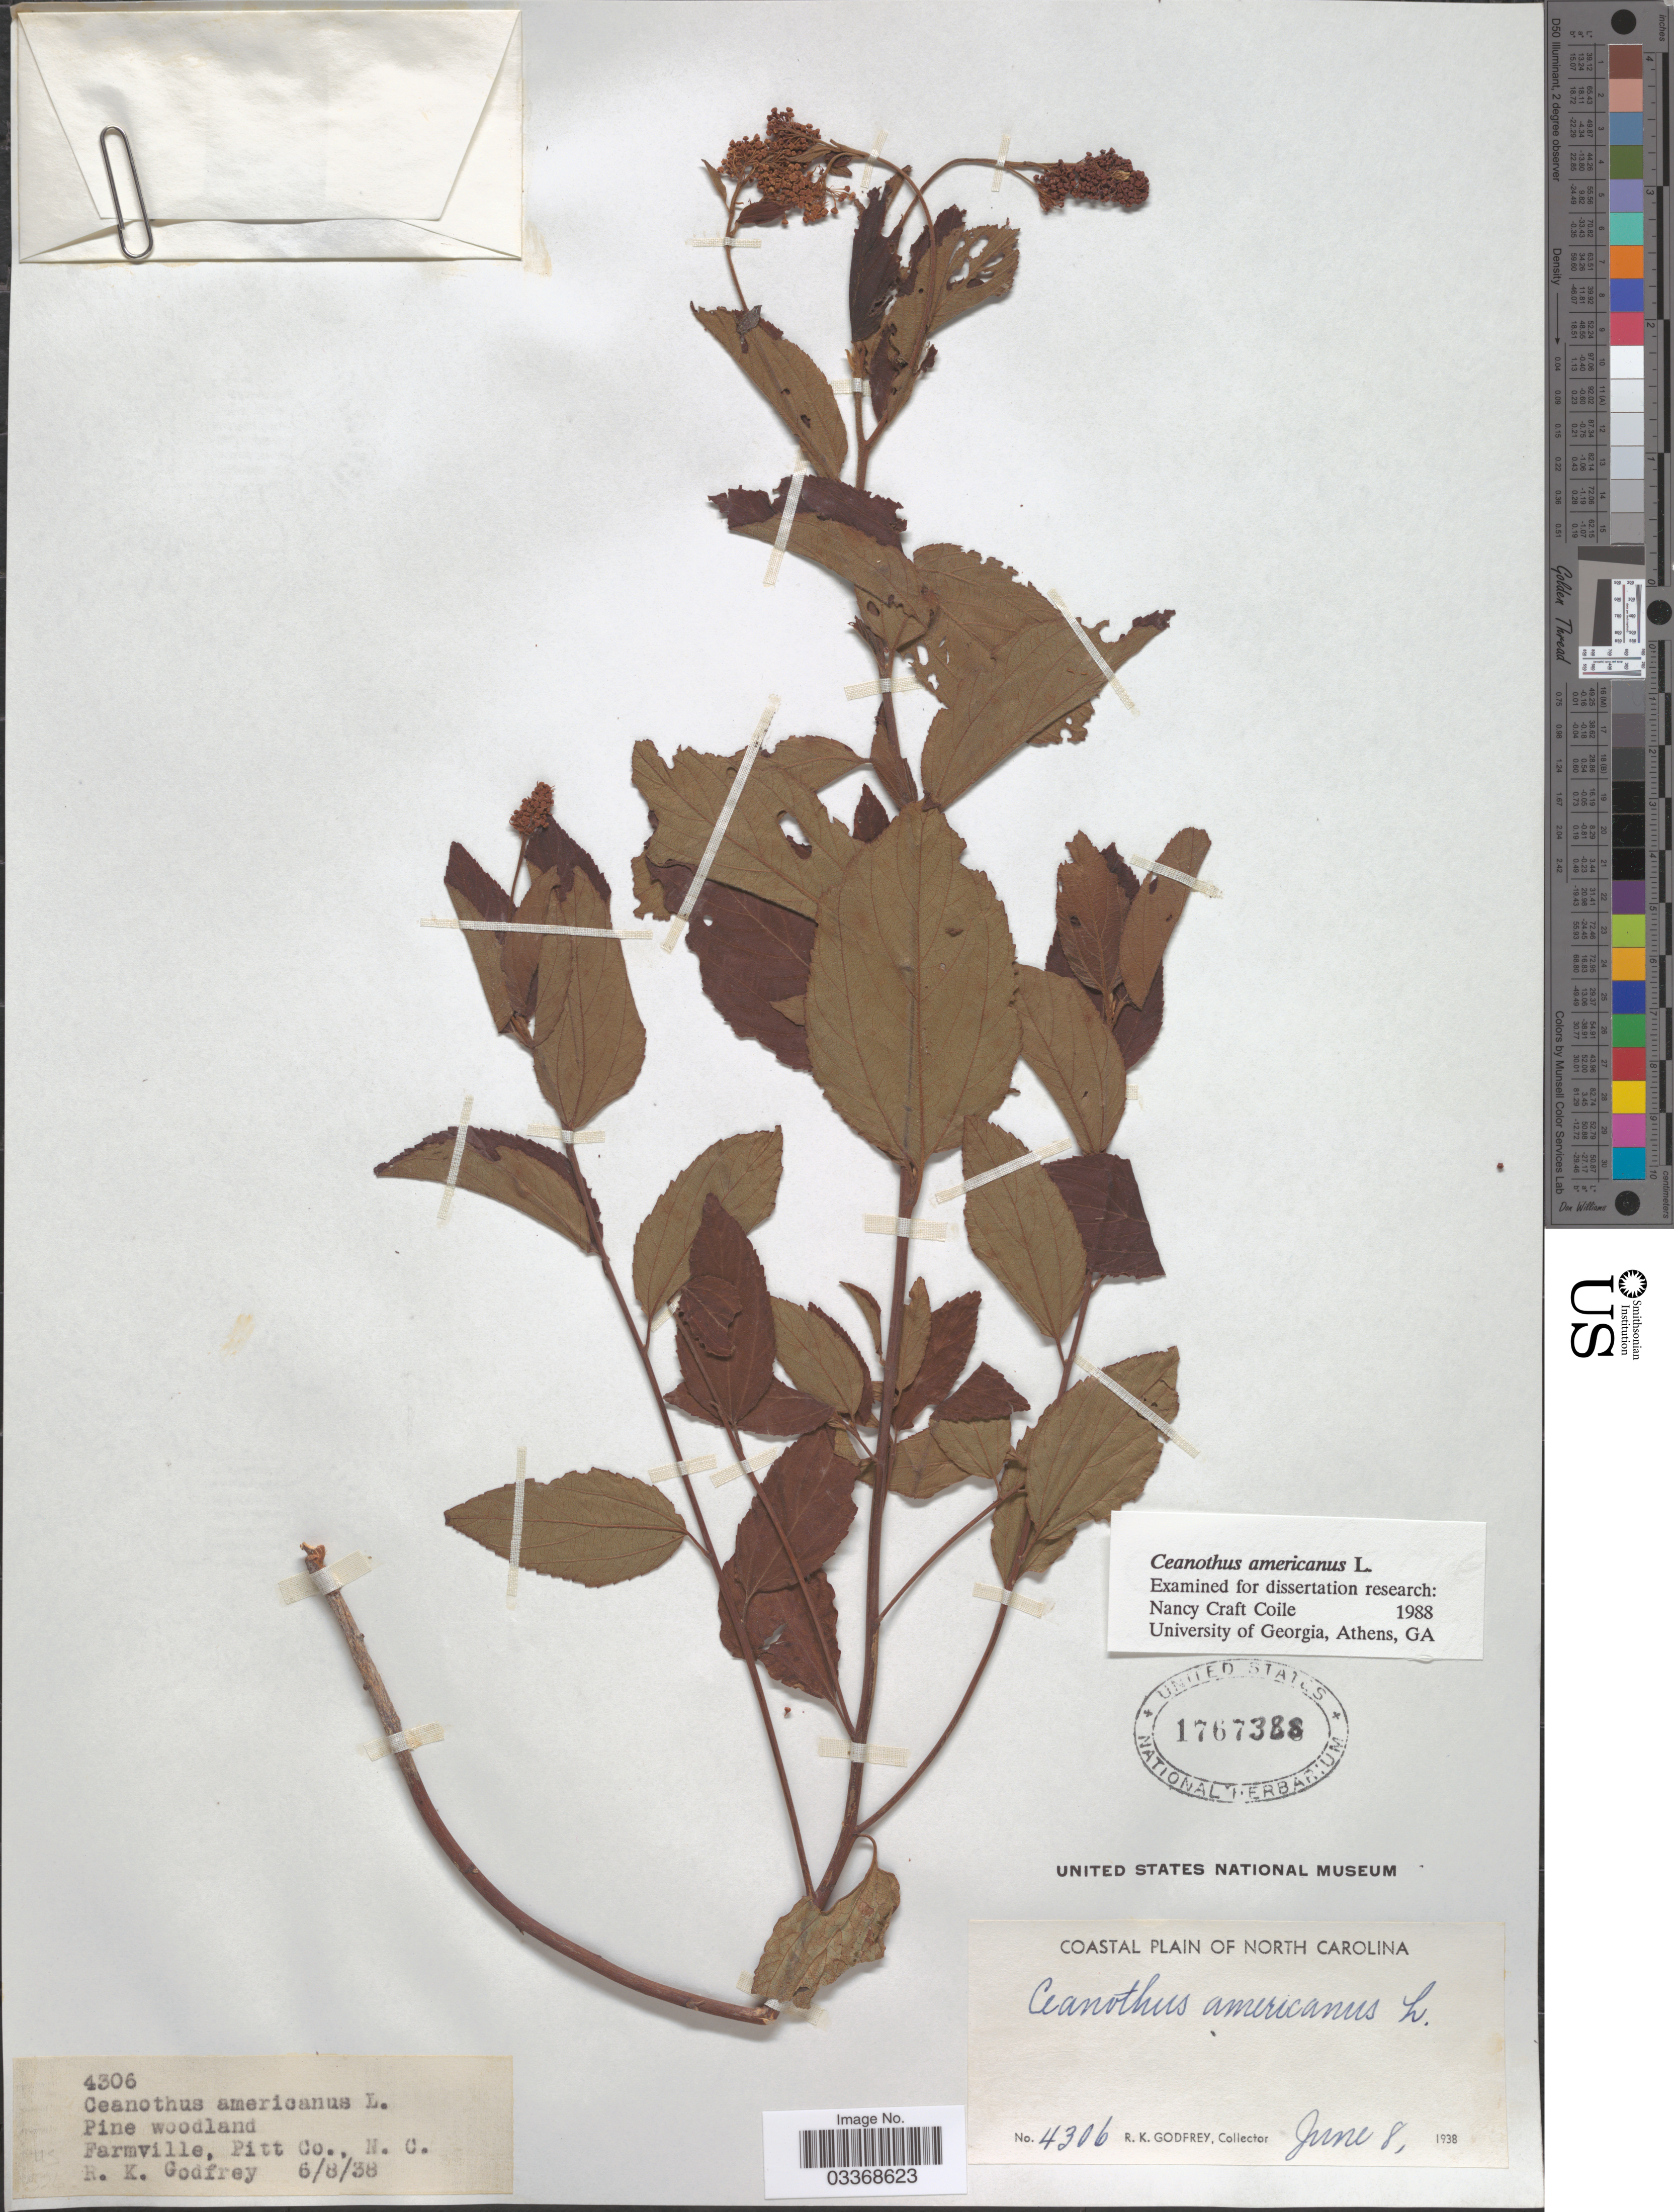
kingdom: Plantae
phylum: Tracheophyta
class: Magnoliopsida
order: Rosales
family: Rhamnaceae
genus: Ceanothus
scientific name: Ceanothus americanus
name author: L.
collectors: R. K. Godfrey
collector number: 4306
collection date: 1938-06-08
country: United States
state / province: North Carolina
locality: Coastal Plain of North Carolina. Farmville, Pitt Co.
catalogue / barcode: US 1767388